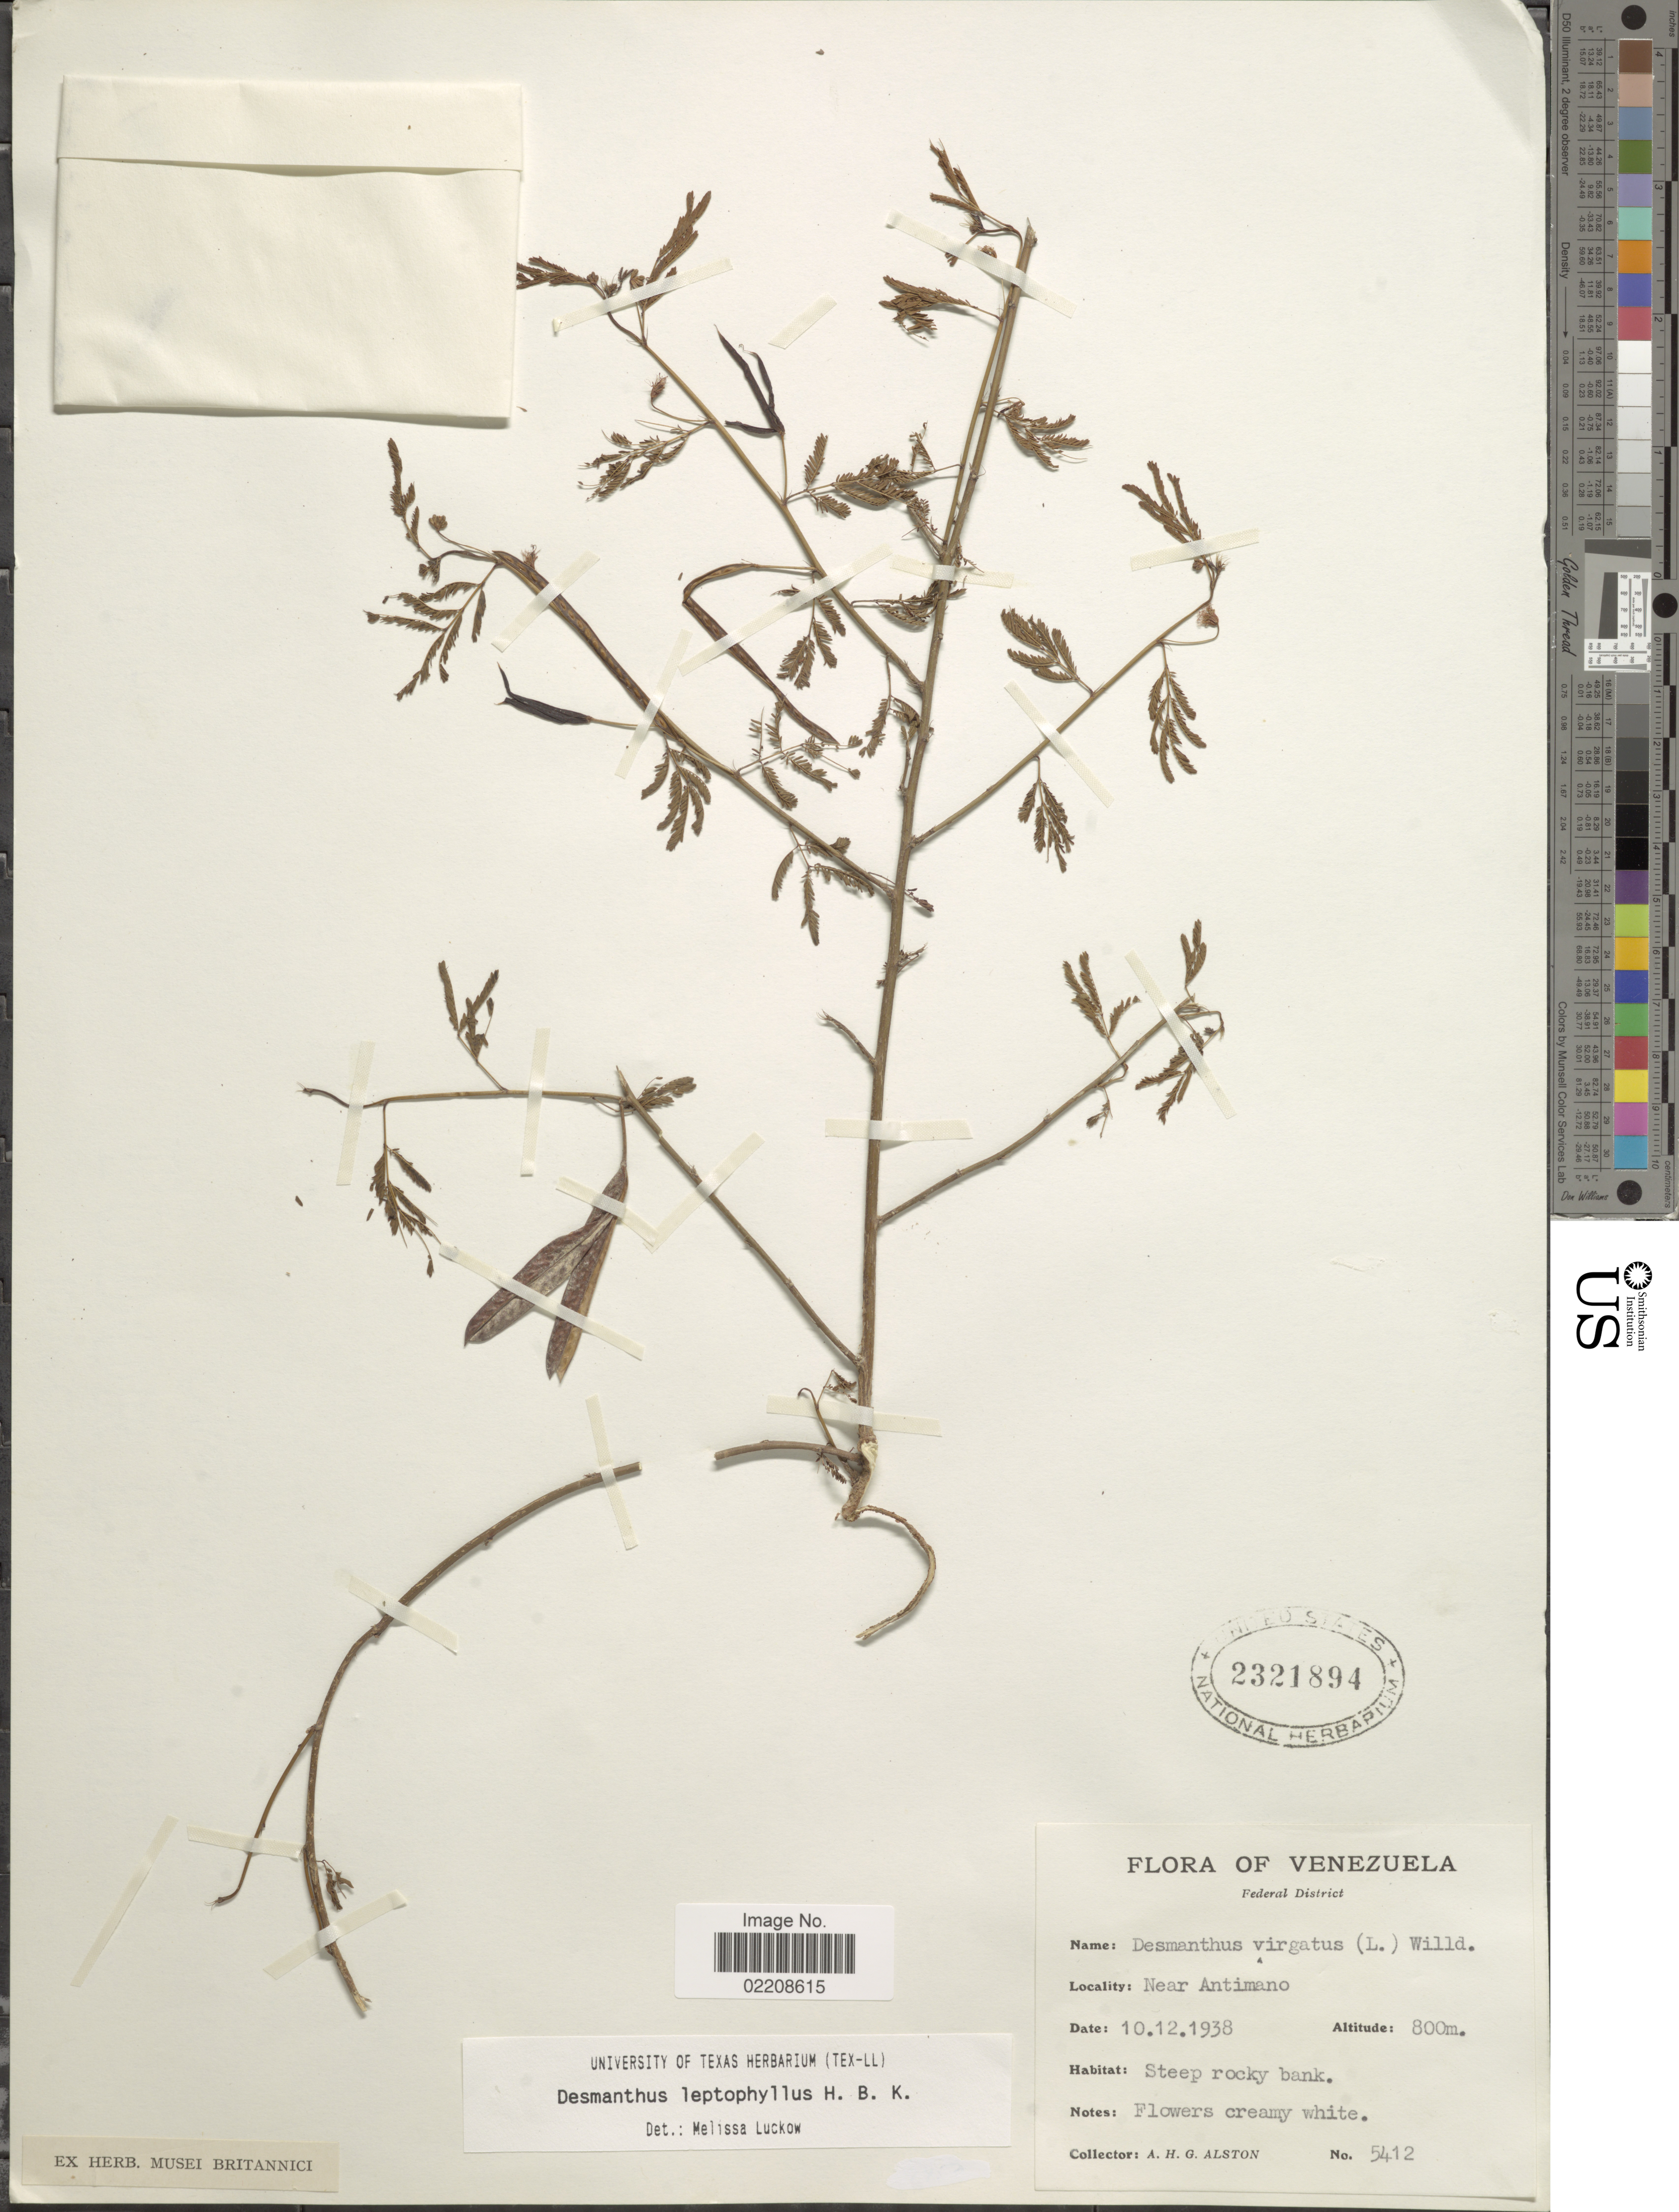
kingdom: Plantae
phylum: Tracheophyta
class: Magnoliopsida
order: Fabales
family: Fabaceae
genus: Desmanthus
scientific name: Desmanthus leptophyllus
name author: Kunth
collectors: A. H. Alston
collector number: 5412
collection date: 1938-12-10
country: Venezuela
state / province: Distrito Federal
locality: Federal District. Near Antimano.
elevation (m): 800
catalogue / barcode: US 2321894